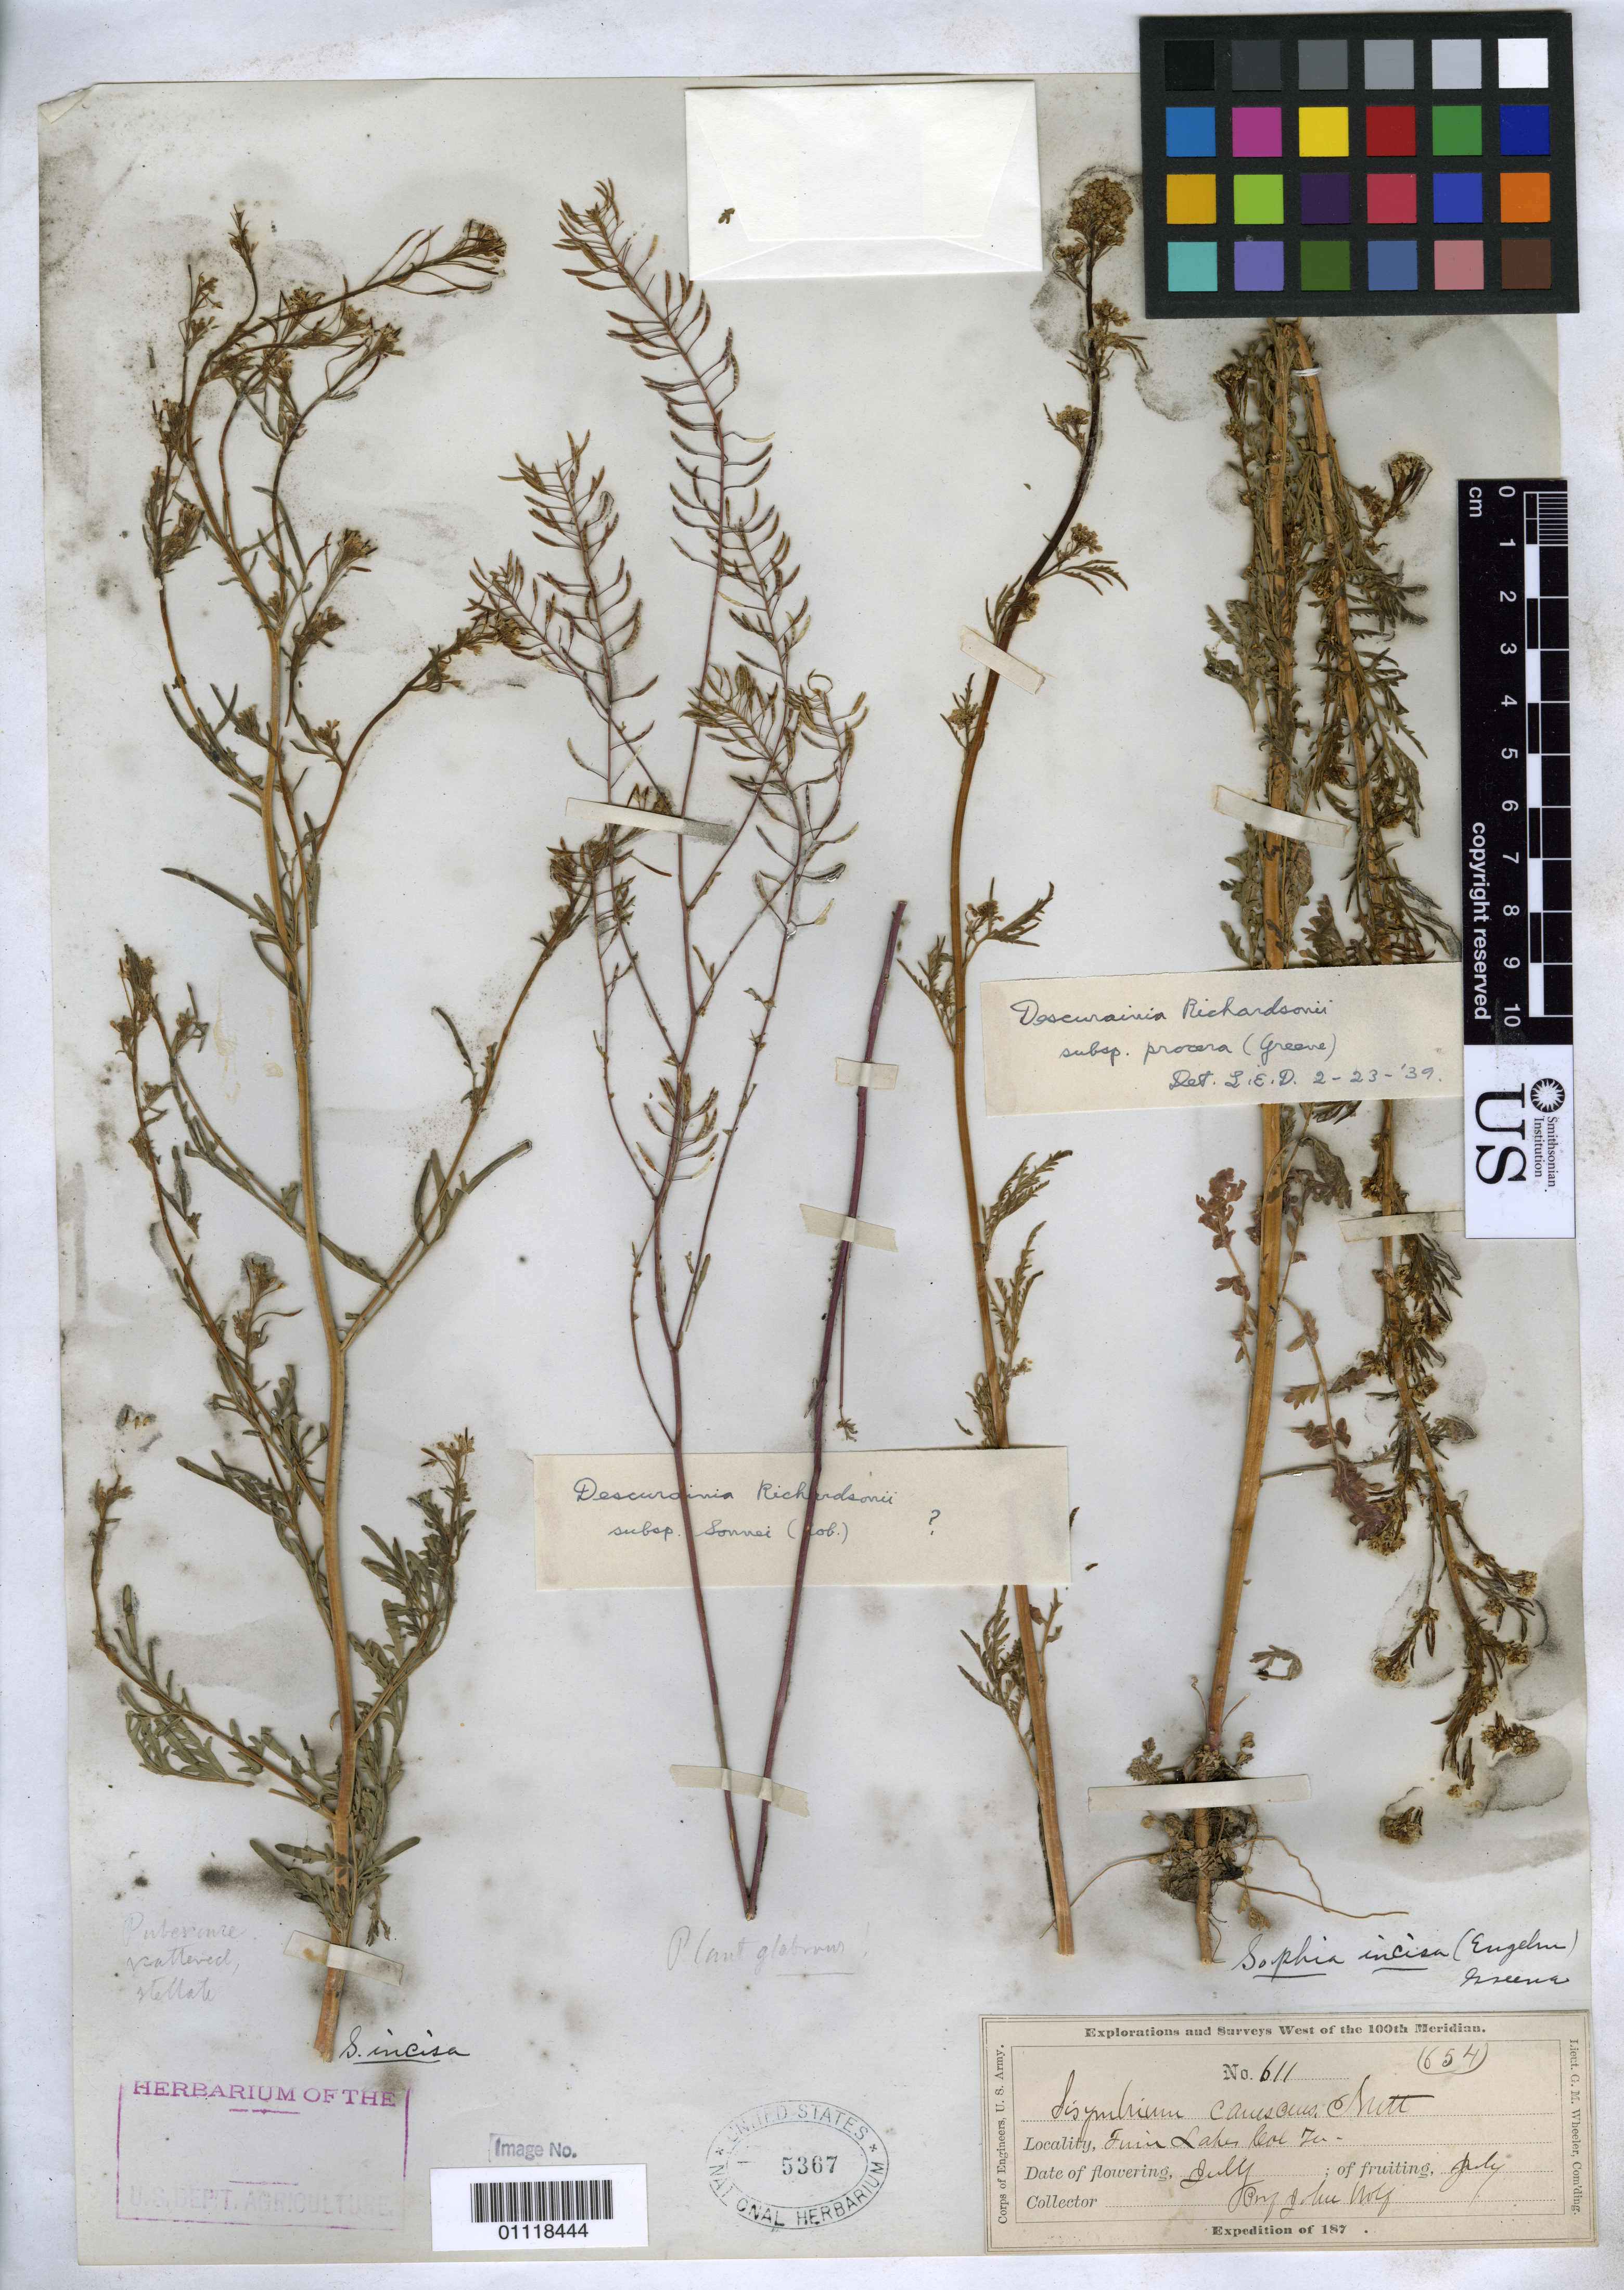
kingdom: Plantae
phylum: Tracheophyta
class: Magnoliopsida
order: Brassicales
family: Brassicaceae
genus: Descurainia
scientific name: Descurainia richardsonii subsp. procera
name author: (Greene) Detling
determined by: Detling, L. E.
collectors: J. Wolf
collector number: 611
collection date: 1870/1879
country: United States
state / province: Colorado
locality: Twin Lakes.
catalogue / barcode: US 5367